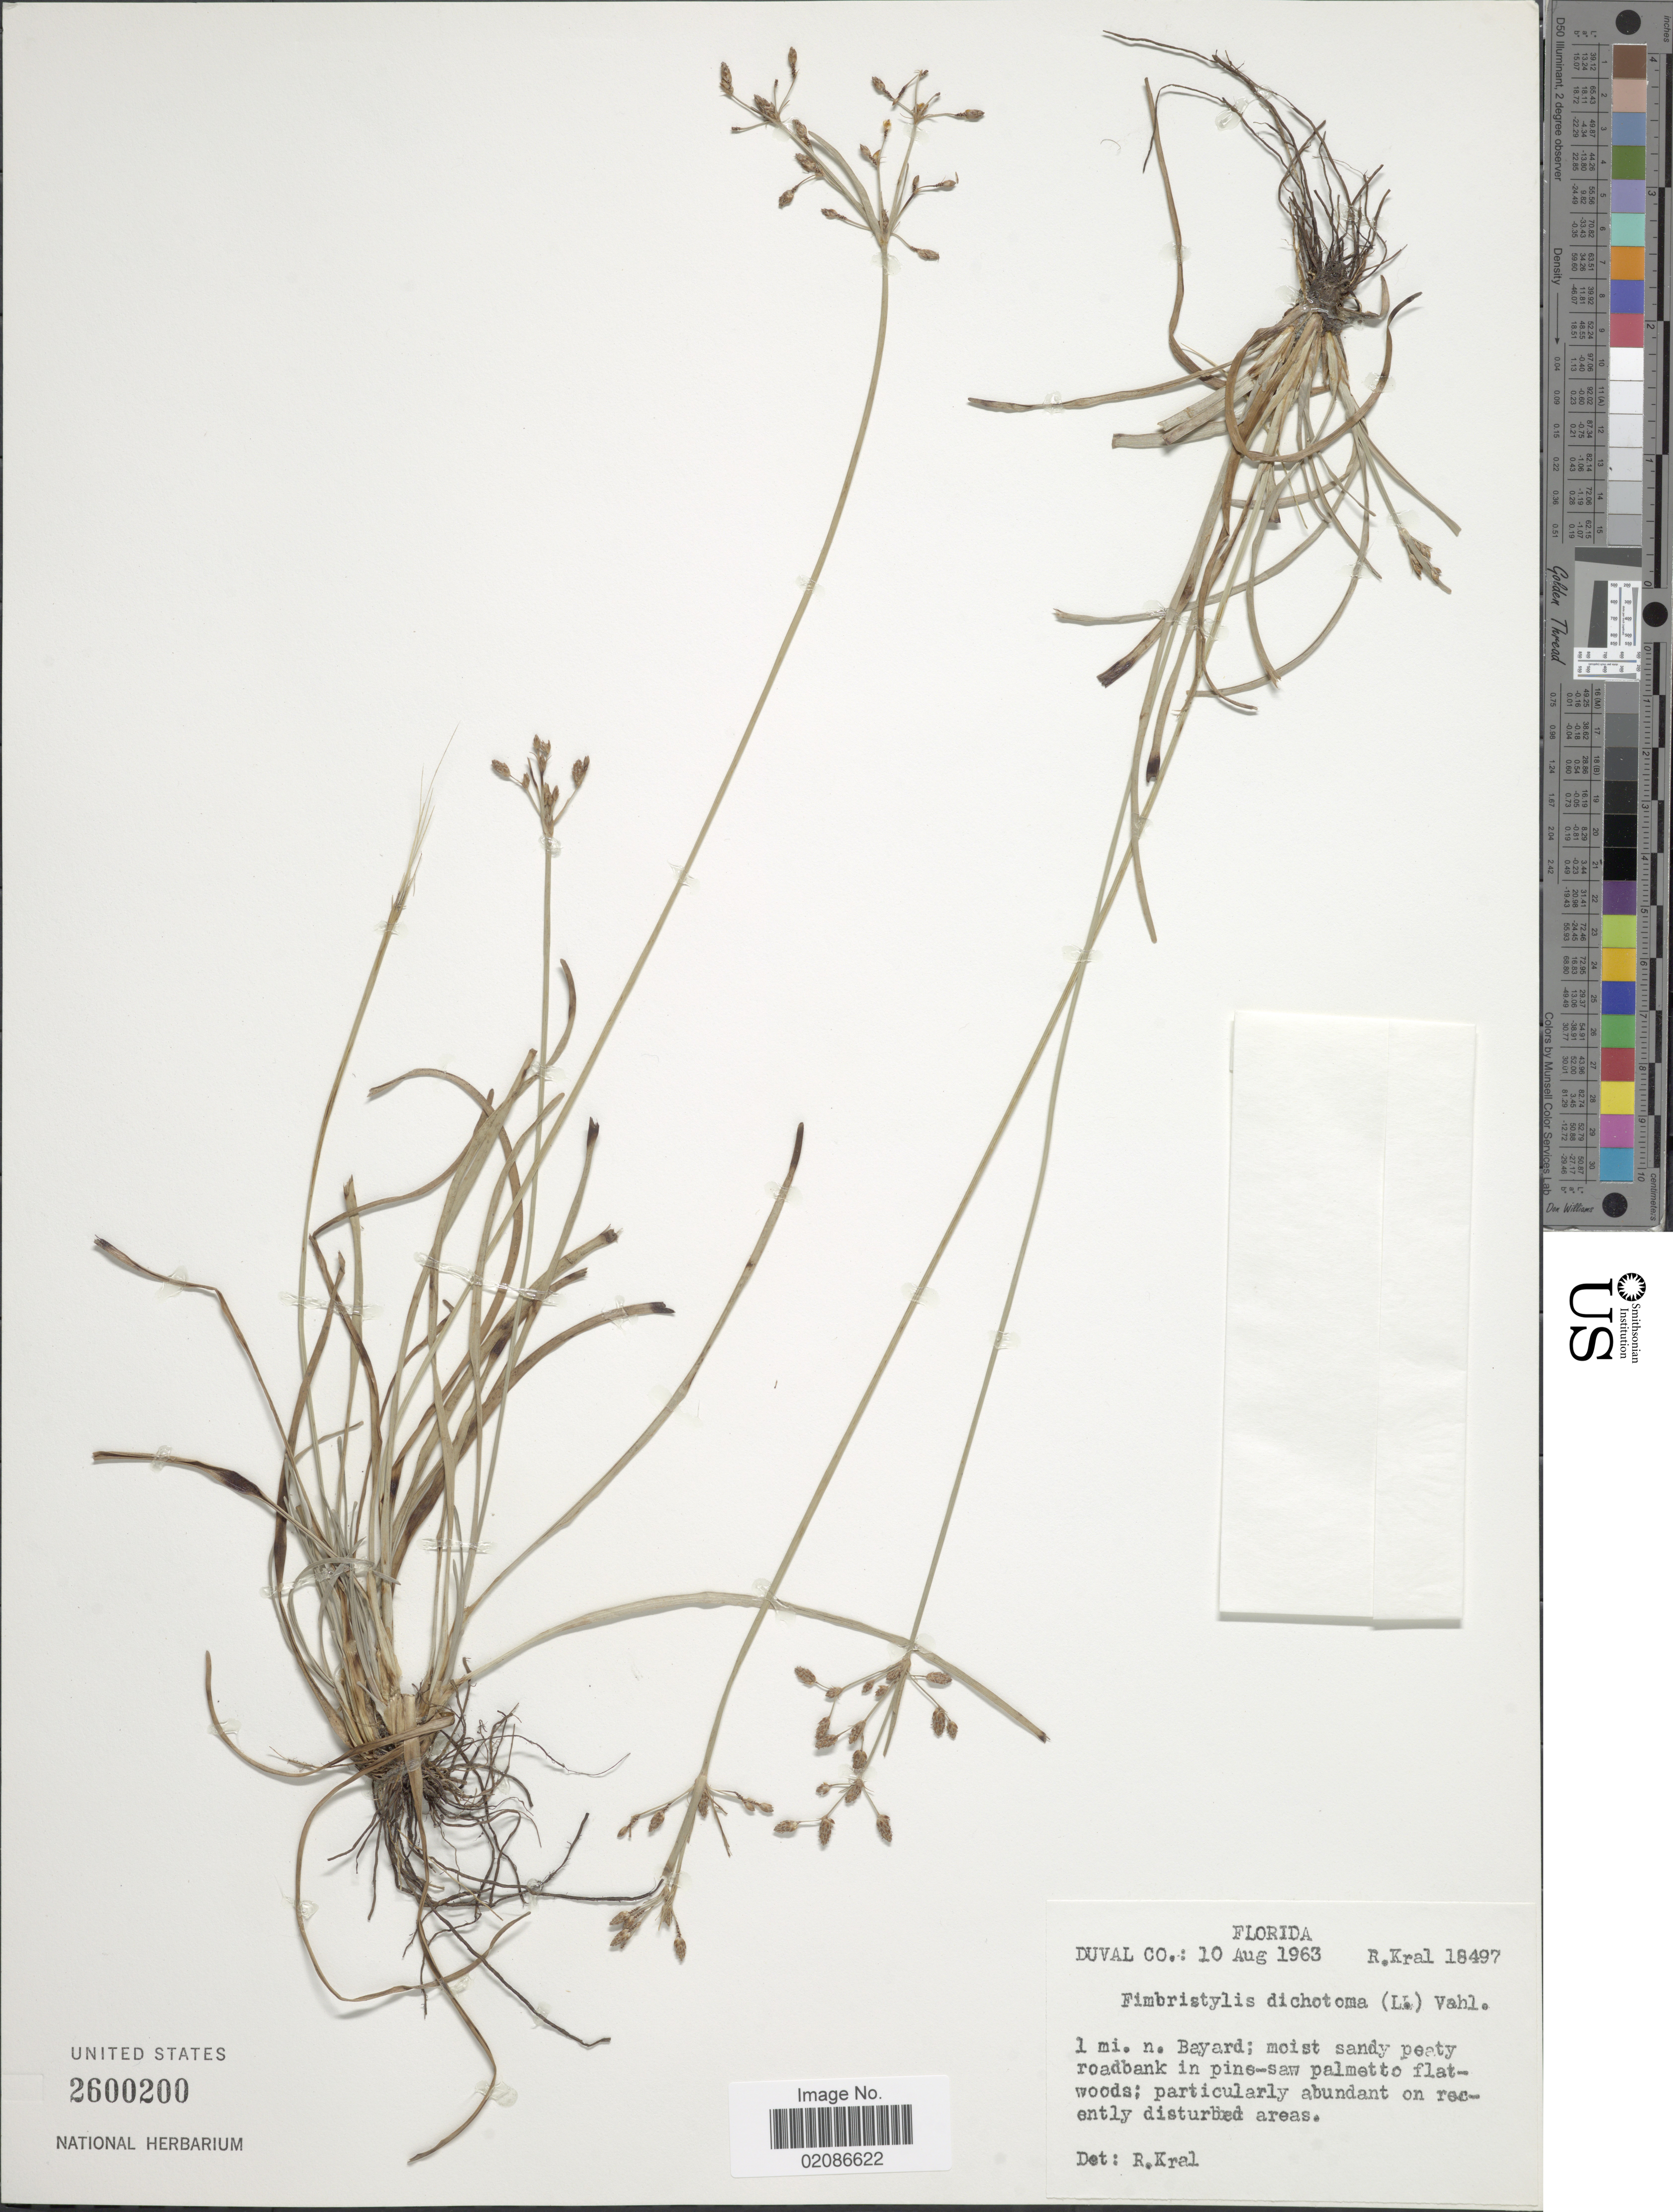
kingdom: Plantae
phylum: Tracheophyta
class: Liliopsida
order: Poales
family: Cyperaceae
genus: Fimbristylis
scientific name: Fimbristylis dichotoma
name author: (L.) Vahl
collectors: R. Kral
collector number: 18497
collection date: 1963-08-10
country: United States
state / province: Florida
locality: Duval Co.: 1 mi. n. Bayard; moist sandy peaty roadbank in pine-saw palmetto flatwoods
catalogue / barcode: US 2600200